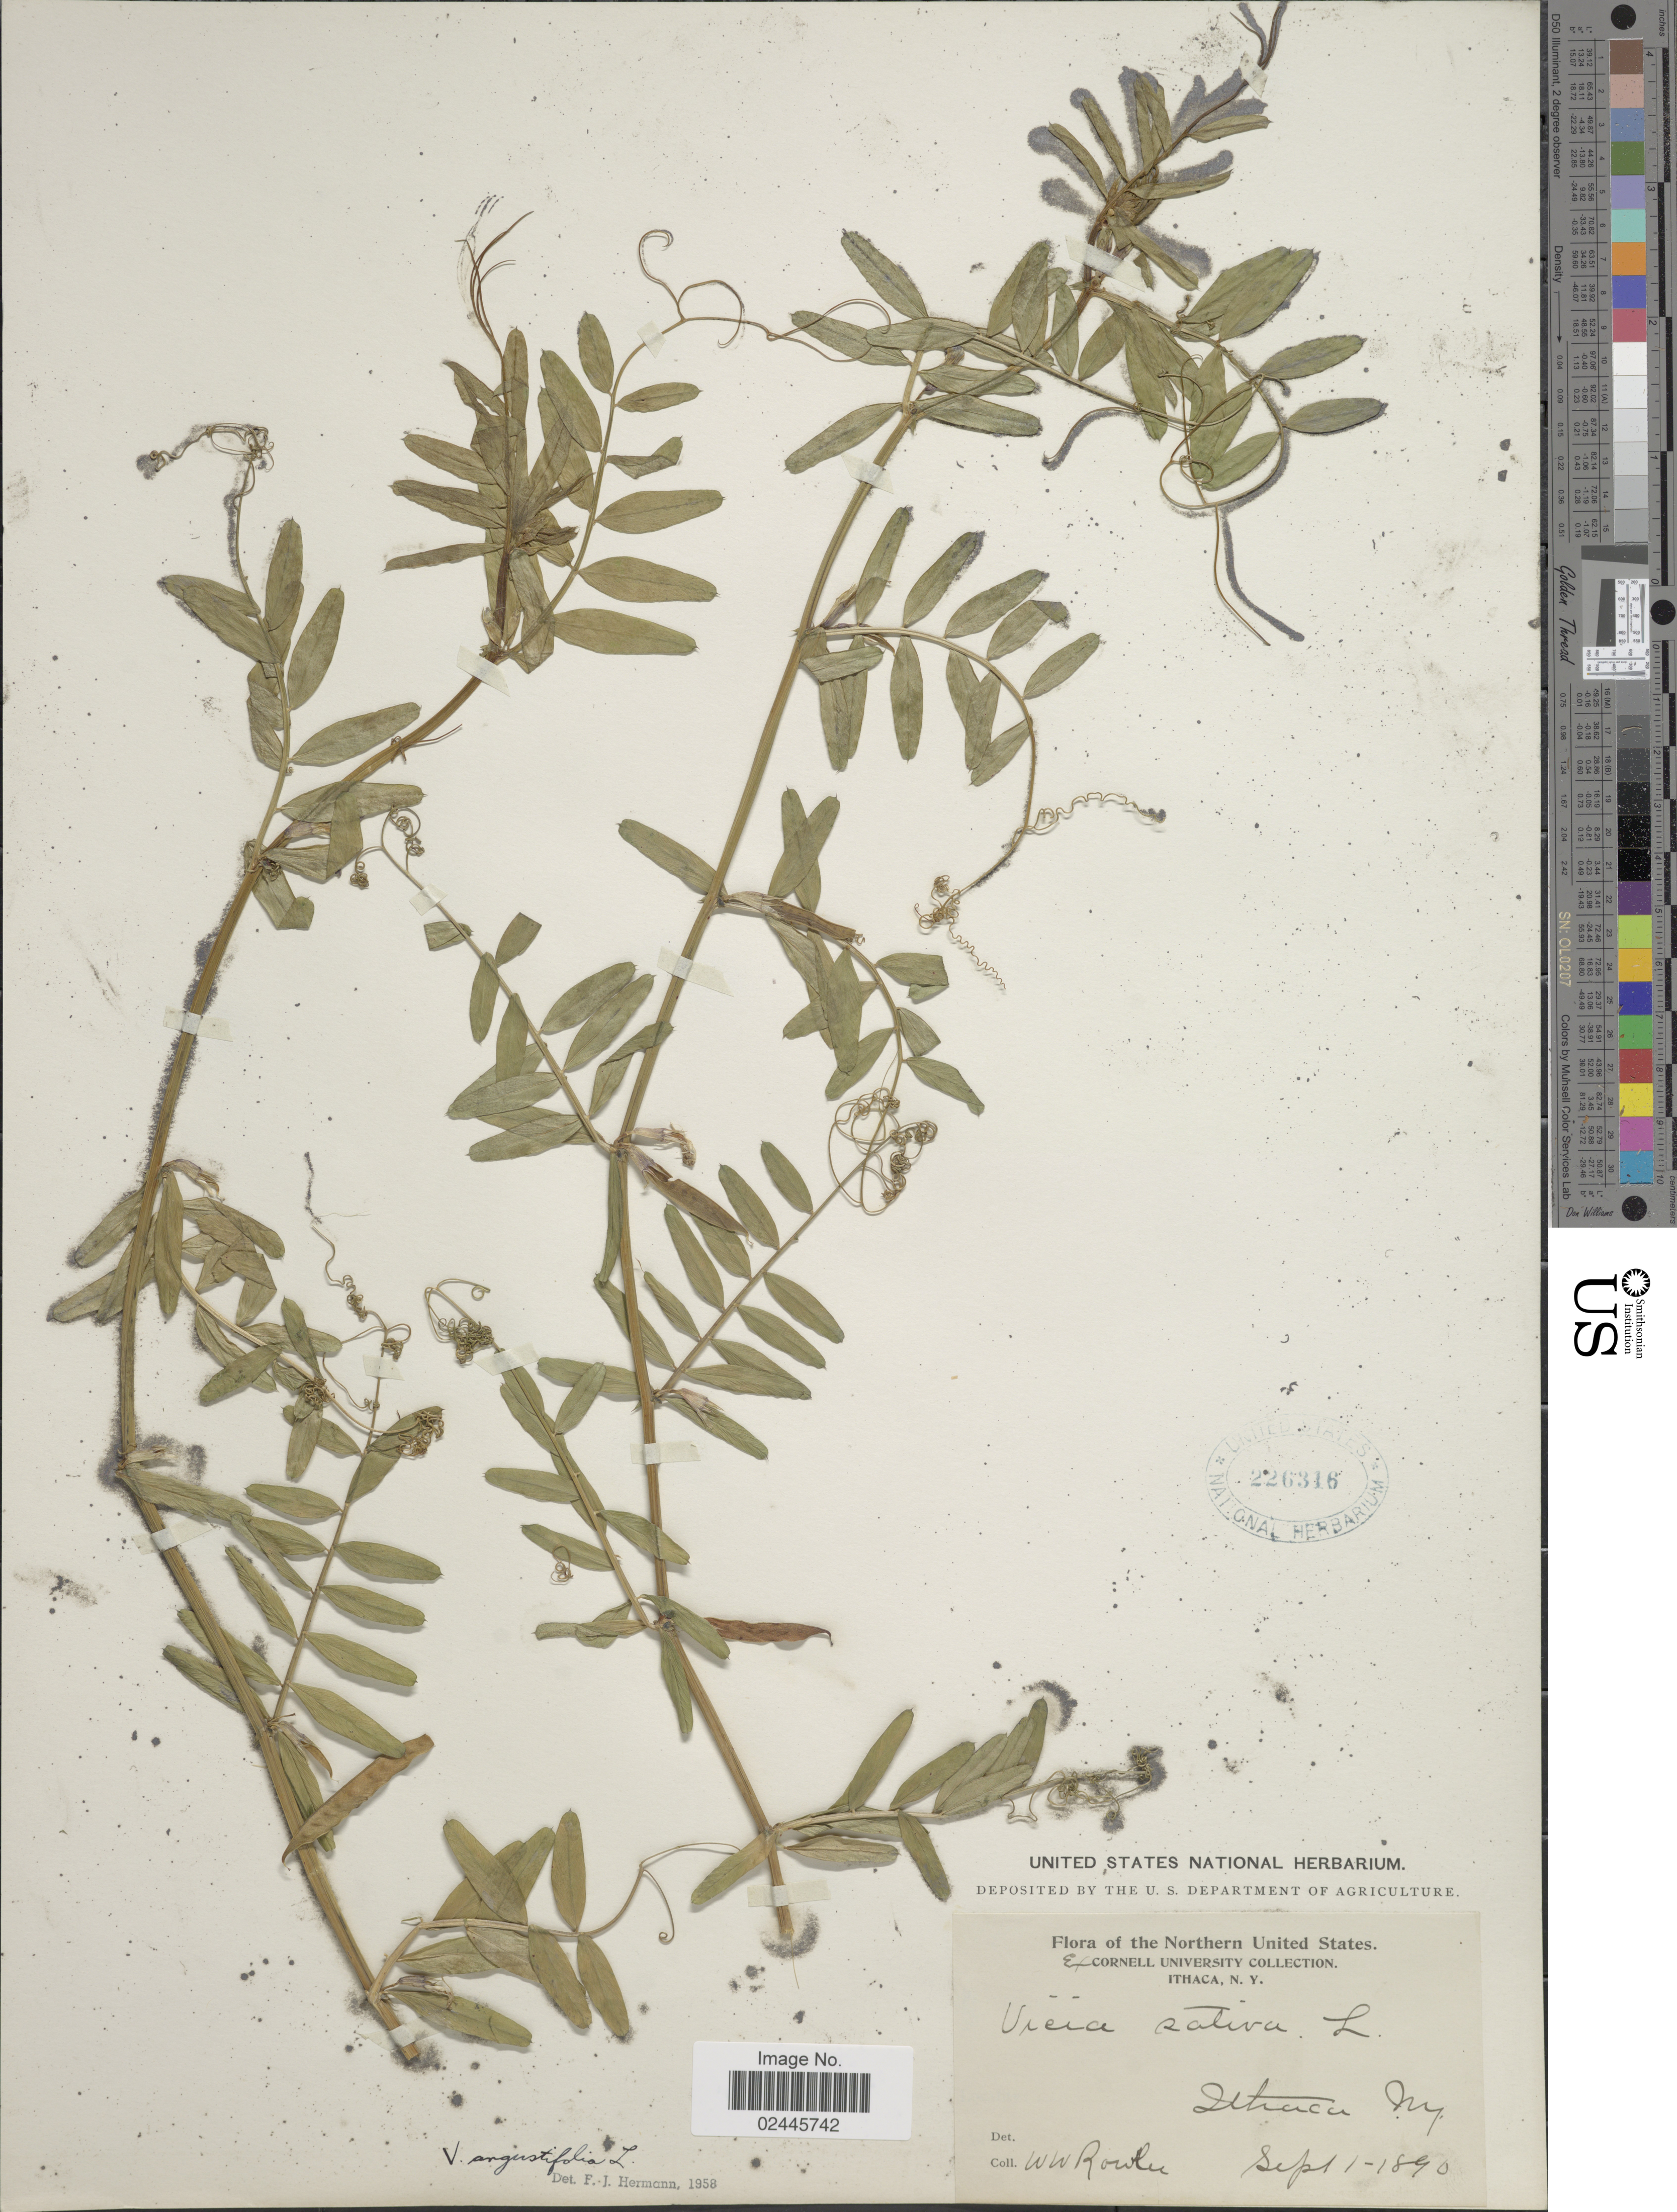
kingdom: Plantae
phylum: Tracheophyta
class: Magnoliopsida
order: Fabales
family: Fabaceae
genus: Vicia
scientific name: Vicia angustifolia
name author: L.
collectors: W. W. Rowlee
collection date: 1890-09-11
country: United States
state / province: New York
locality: Ithaca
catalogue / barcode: US 226316